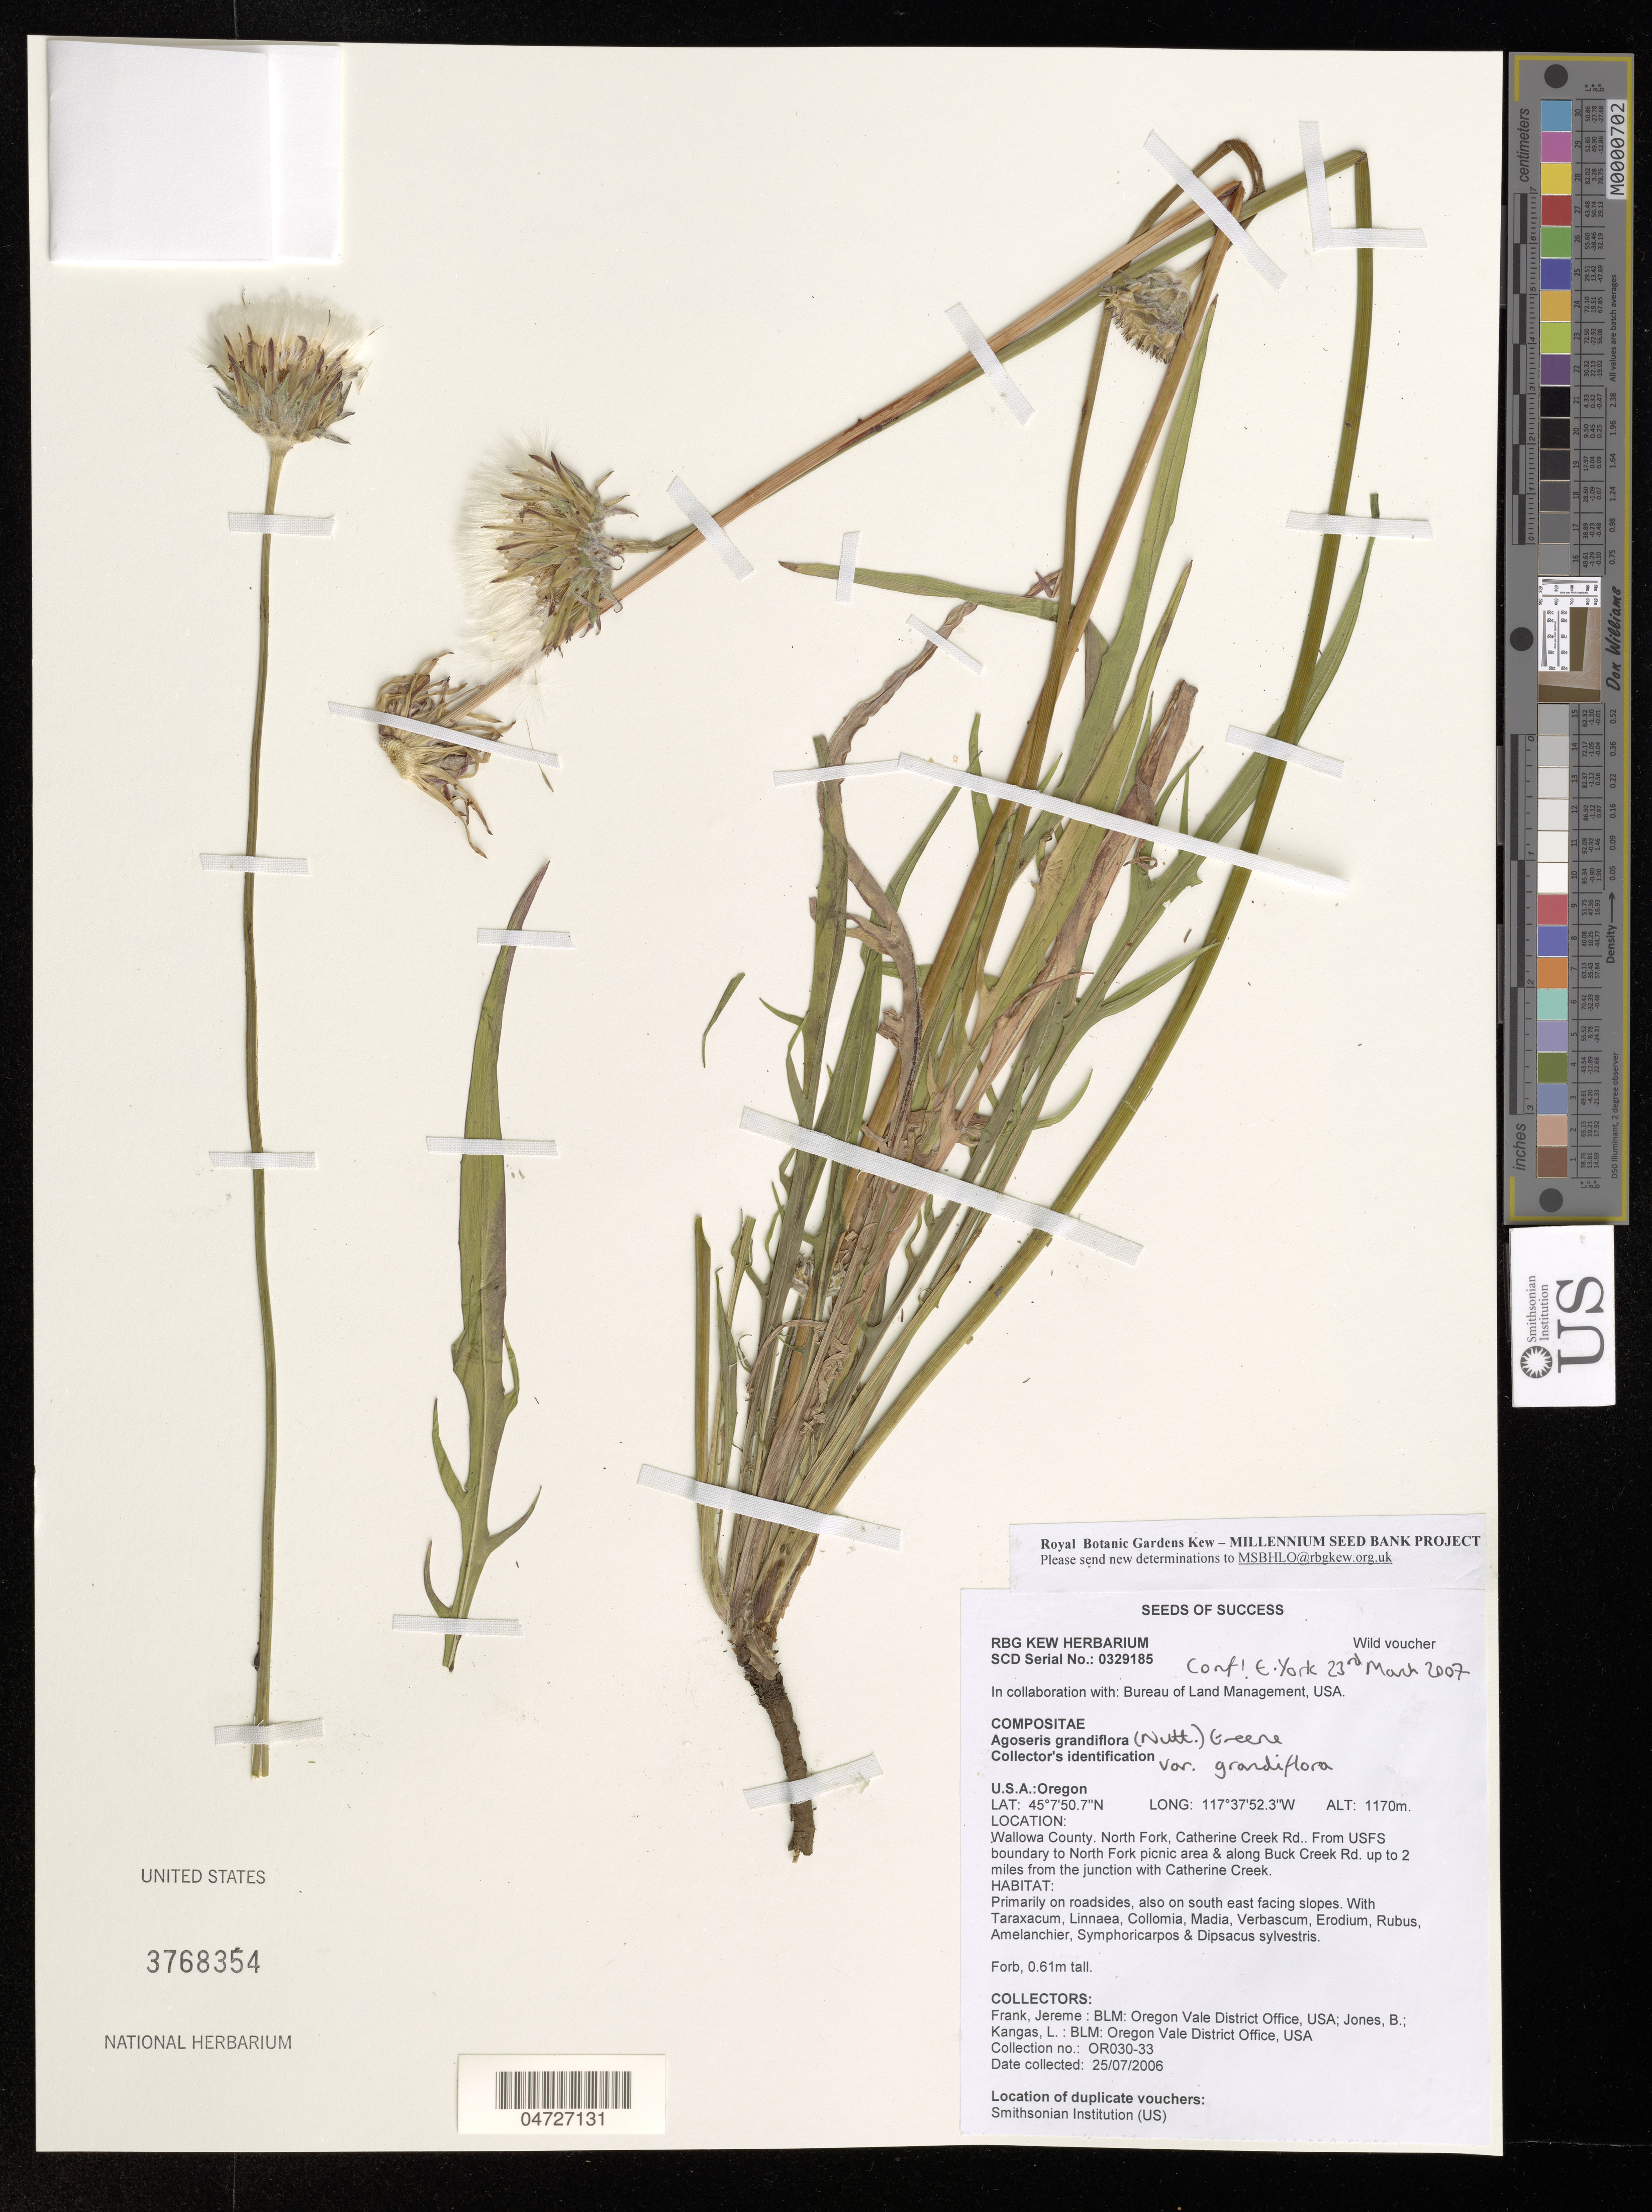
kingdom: Plantae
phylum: Tracheophyta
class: Magnoliopsida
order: Asterales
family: Asteraceae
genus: Agoseris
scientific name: Agoseris grandiflora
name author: (Nutt.) Greene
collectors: J. Frank & L. Kangas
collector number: OR030-33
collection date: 2006-07-25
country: United States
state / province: Oregon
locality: Wallowa County. North Fork, Catherine Creek Rd.. From USFS boundary to North Fork Picnic area & Buck Creek Rd. up to 2 miles from the junction with Catherine Creek.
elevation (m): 1170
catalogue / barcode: US 3768354